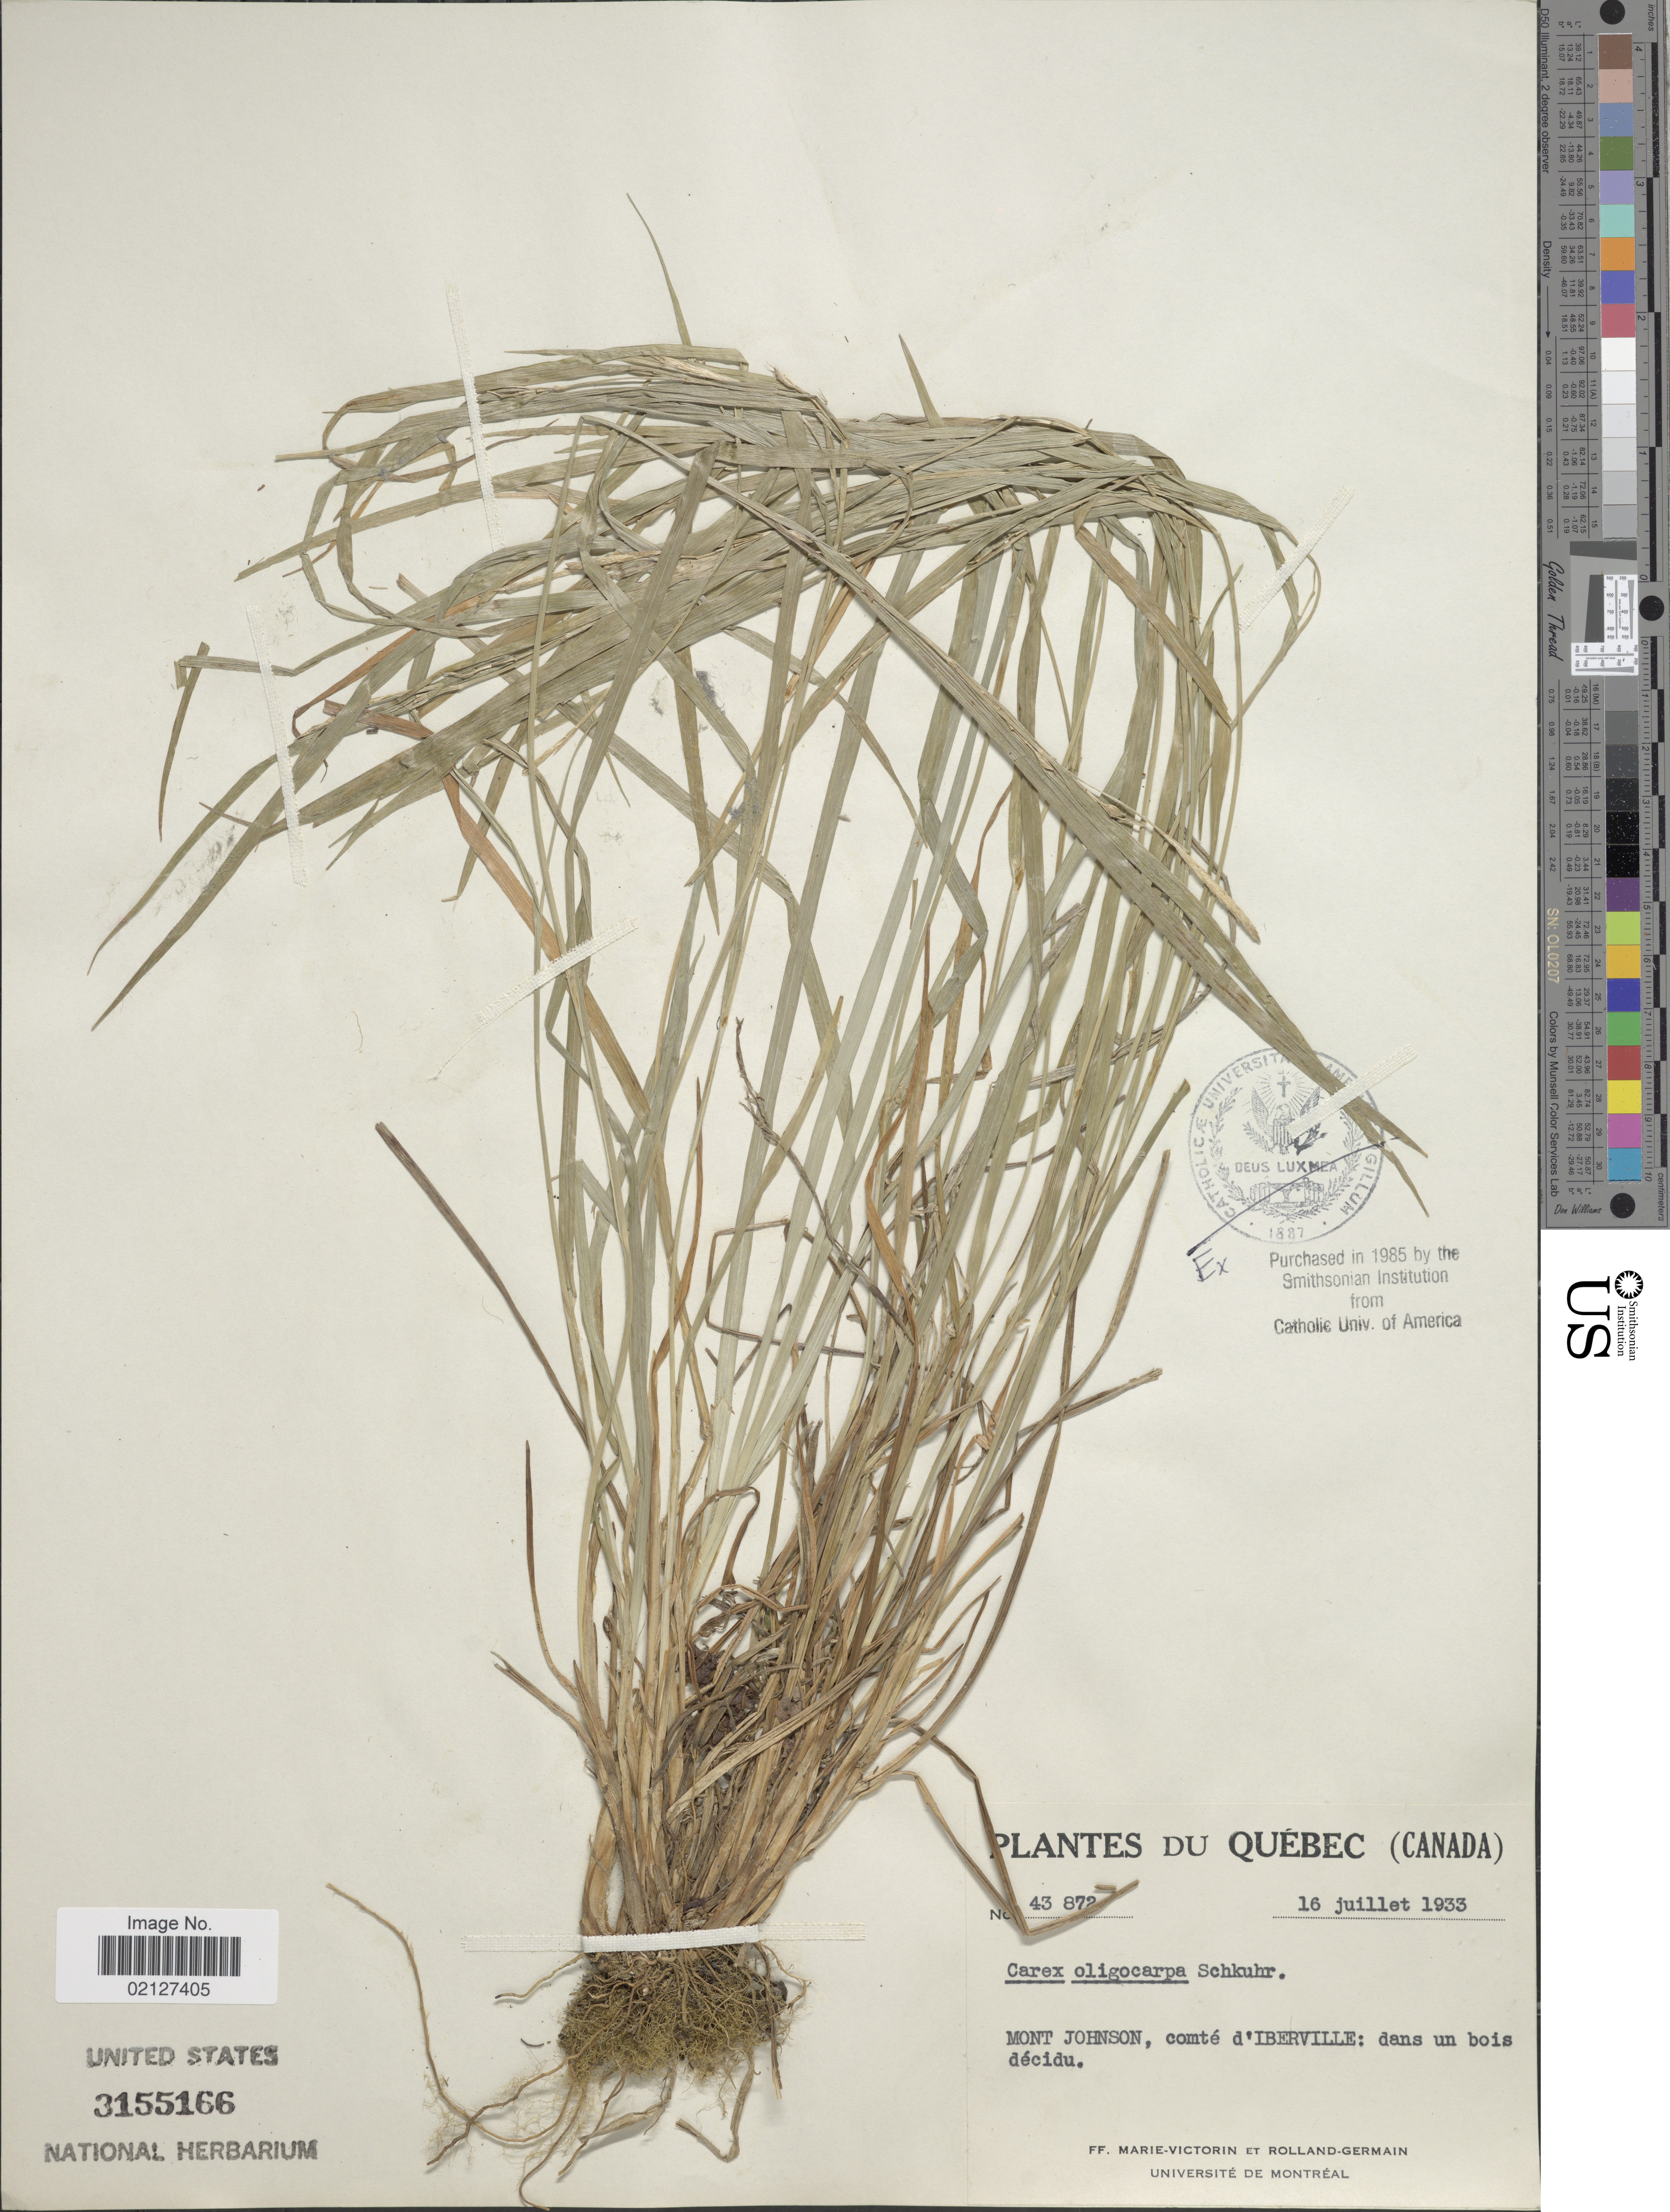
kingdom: Plantae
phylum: Tracheophyta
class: Liliopsida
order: Poales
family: Cyperaceae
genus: Carex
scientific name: Carex oligocarpa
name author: Willd.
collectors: F. Marie-Victorin & Rolland-Germain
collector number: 43872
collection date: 1933-07-16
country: Canada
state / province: Quebec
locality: Mont Johnson, comte d'Iberville: dans un bois decidu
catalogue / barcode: US 3155166